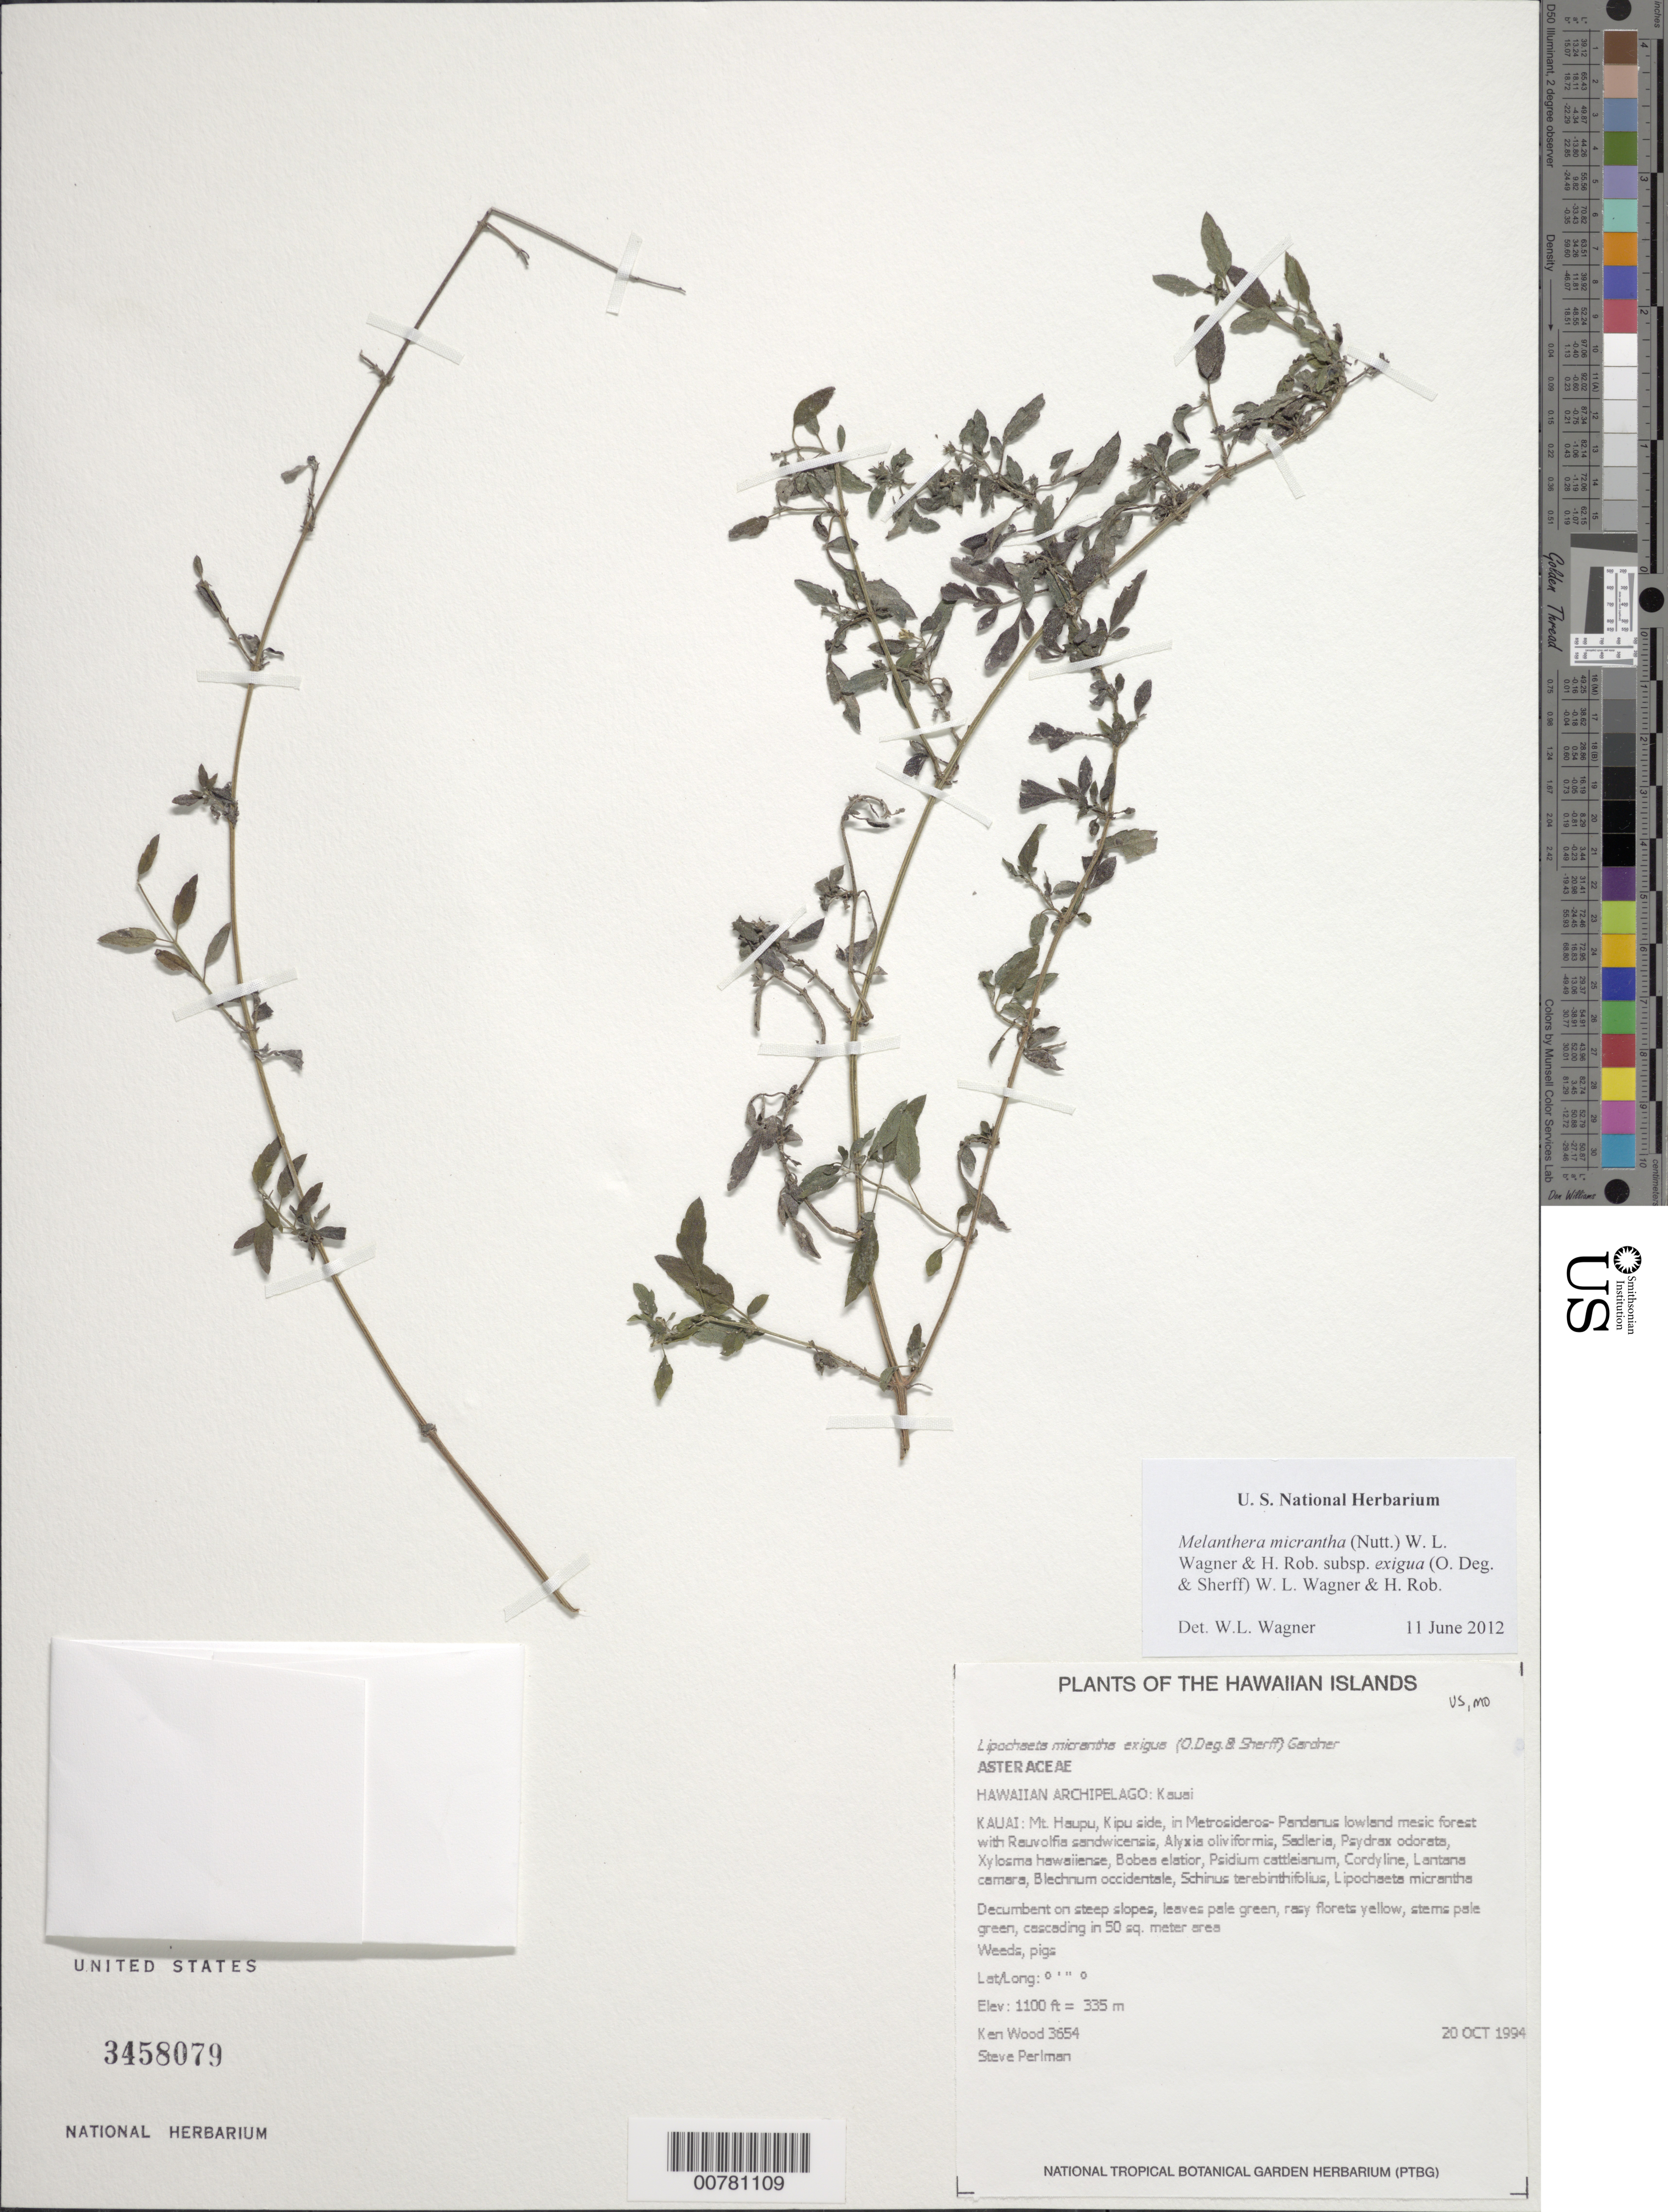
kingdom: Plantae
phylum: Tracheophyta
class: Magnoliopsida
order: Asterales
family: Asteraceae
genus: Wollastonia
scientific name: Wollastonia micrantha subsp. exigua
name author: (O. Deg. & Sherff) Orchard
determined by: Wagner, W. L., (BOT), Smithsonian Institution - National Museum of Natural History (UNITED STATES)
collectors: K. R. Wood & S. P. Perlman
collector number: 3654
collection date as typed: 20 Oct 1994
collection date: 1994-10-20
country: United States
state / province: Hawaii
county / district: Kauai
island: Kaua'i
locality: Mount Haupu, Kipu side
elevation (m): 335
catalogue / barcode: US 3458079